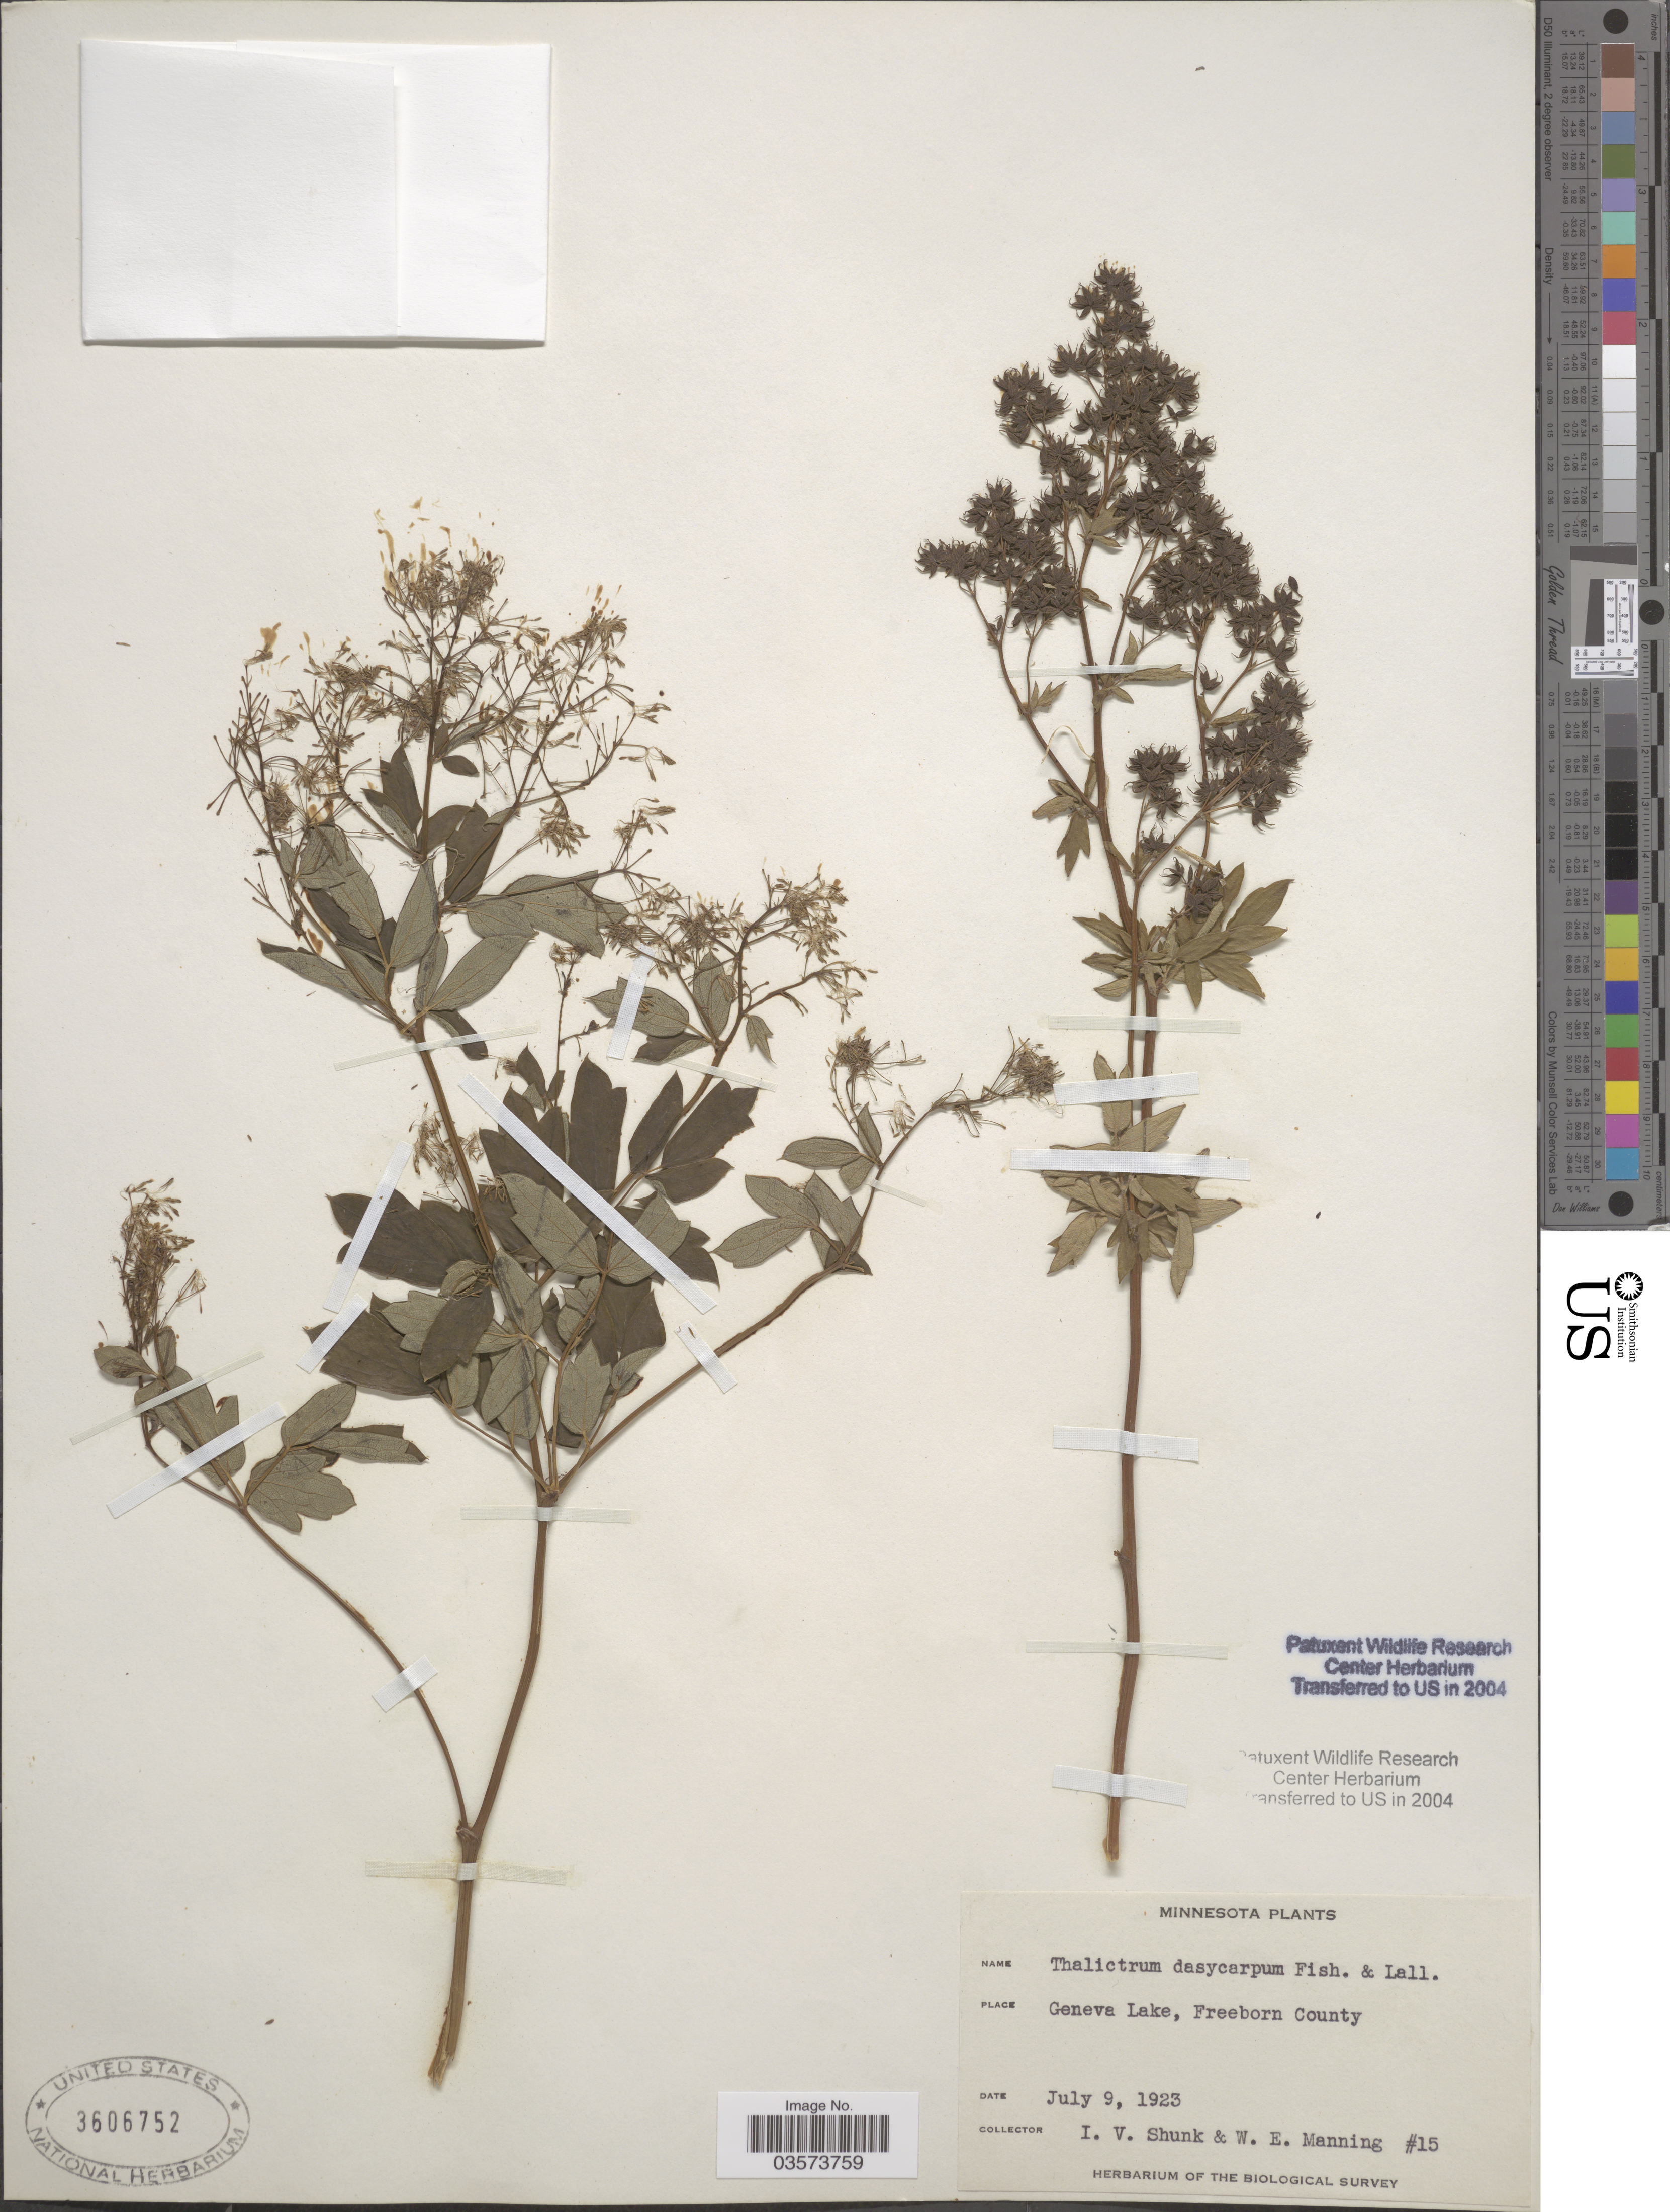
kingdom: Plantae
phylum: Tracheophyta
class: Magnoliopsida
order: Ranunculales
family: Ranunculaceae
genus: Thalictrum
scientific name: Thalictrum dasycarpum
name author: Fisch. & Avé-Lall.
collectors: I. Shunk & W. Manning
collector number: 15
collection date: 1923-07-09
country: United States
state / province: Minnesota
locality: Geneva Lake, Freeborn County.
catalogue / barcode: US 3606752